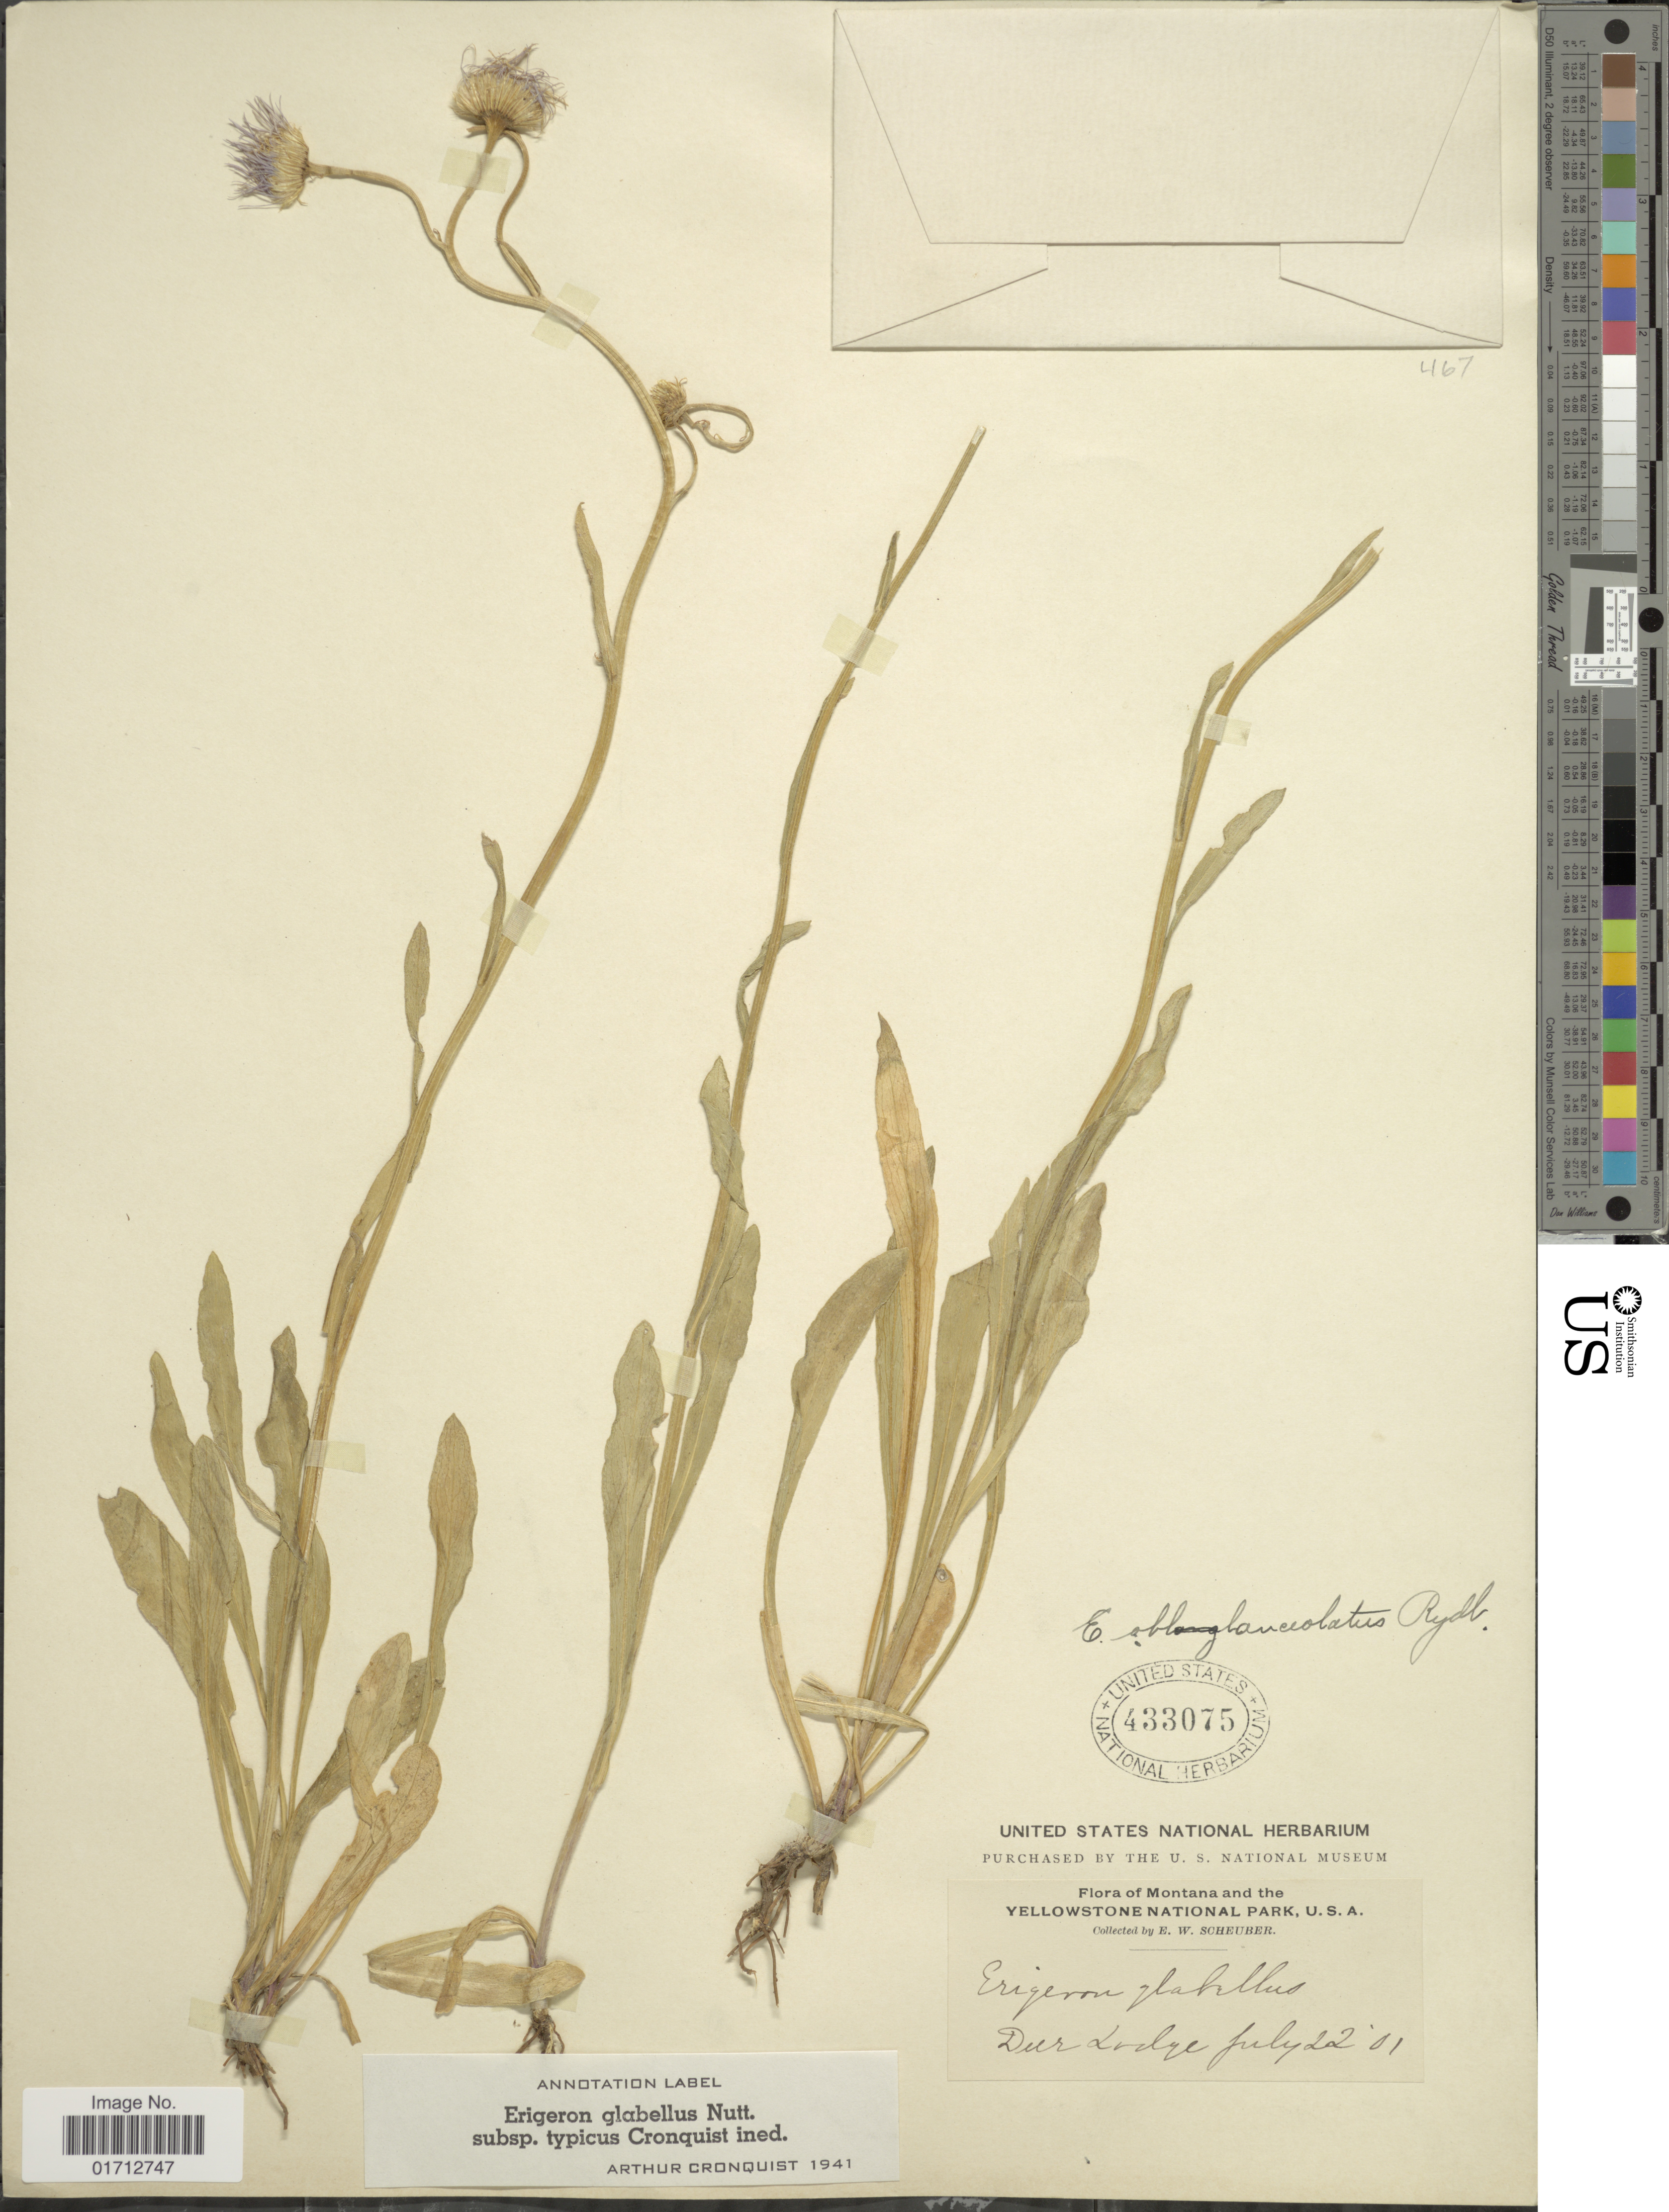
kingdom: Plantae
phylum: Tracheophyta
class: Magnoliopsida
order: Asterales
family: Asteraceae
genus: Erigeron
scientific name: Erigeron glabellus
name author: Nutt.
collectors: E. Scheuber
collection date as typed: Transcribed d/m/y: 22/7/1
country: United States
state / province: Montana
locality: Yellowstone National Park, U.S.A. Deer Lodge.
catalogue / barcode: US 433075